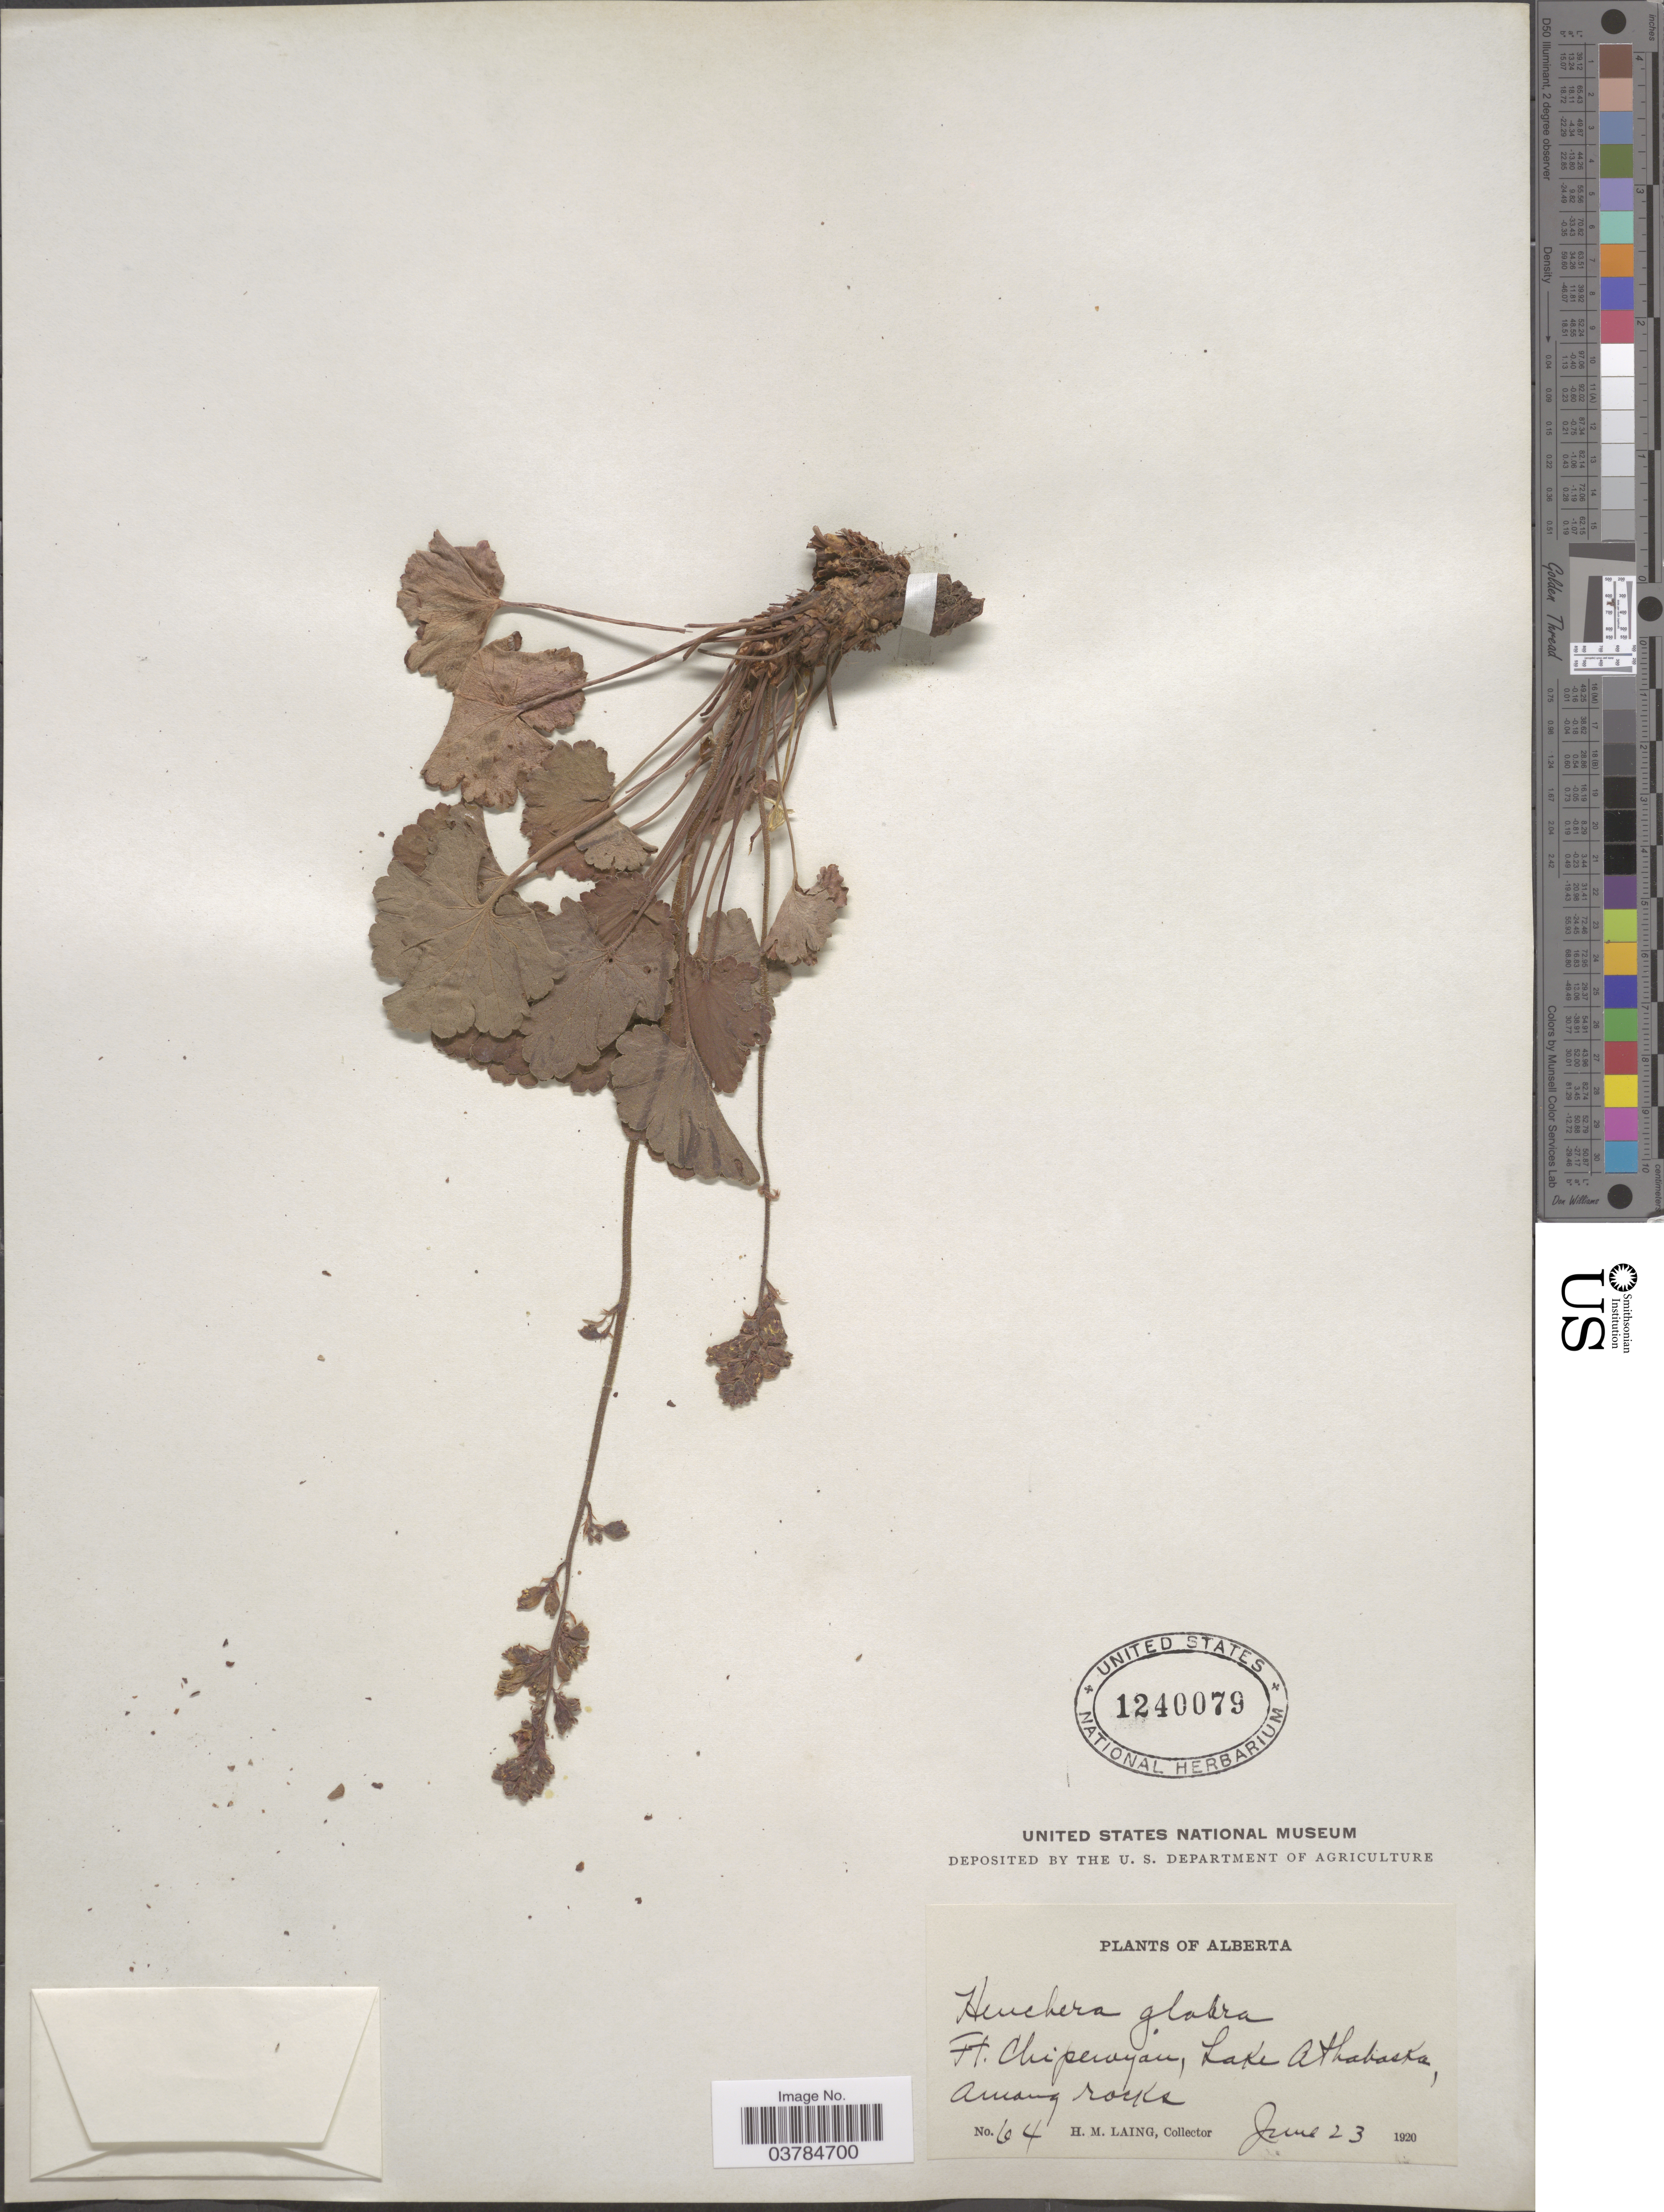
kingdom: Plantae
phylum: Tracheophyta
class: Magnoliopsida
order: Saxifragales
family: Saxifragaceae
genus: Heuchera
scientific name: Heuchera hispida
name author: Pursh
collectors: H. Laing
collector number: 64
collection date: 1920-06-23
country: Canada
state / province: Alberta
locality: Ft. Chipewyan, Lake Athabaska, among rocks.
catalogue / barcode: US 1240079